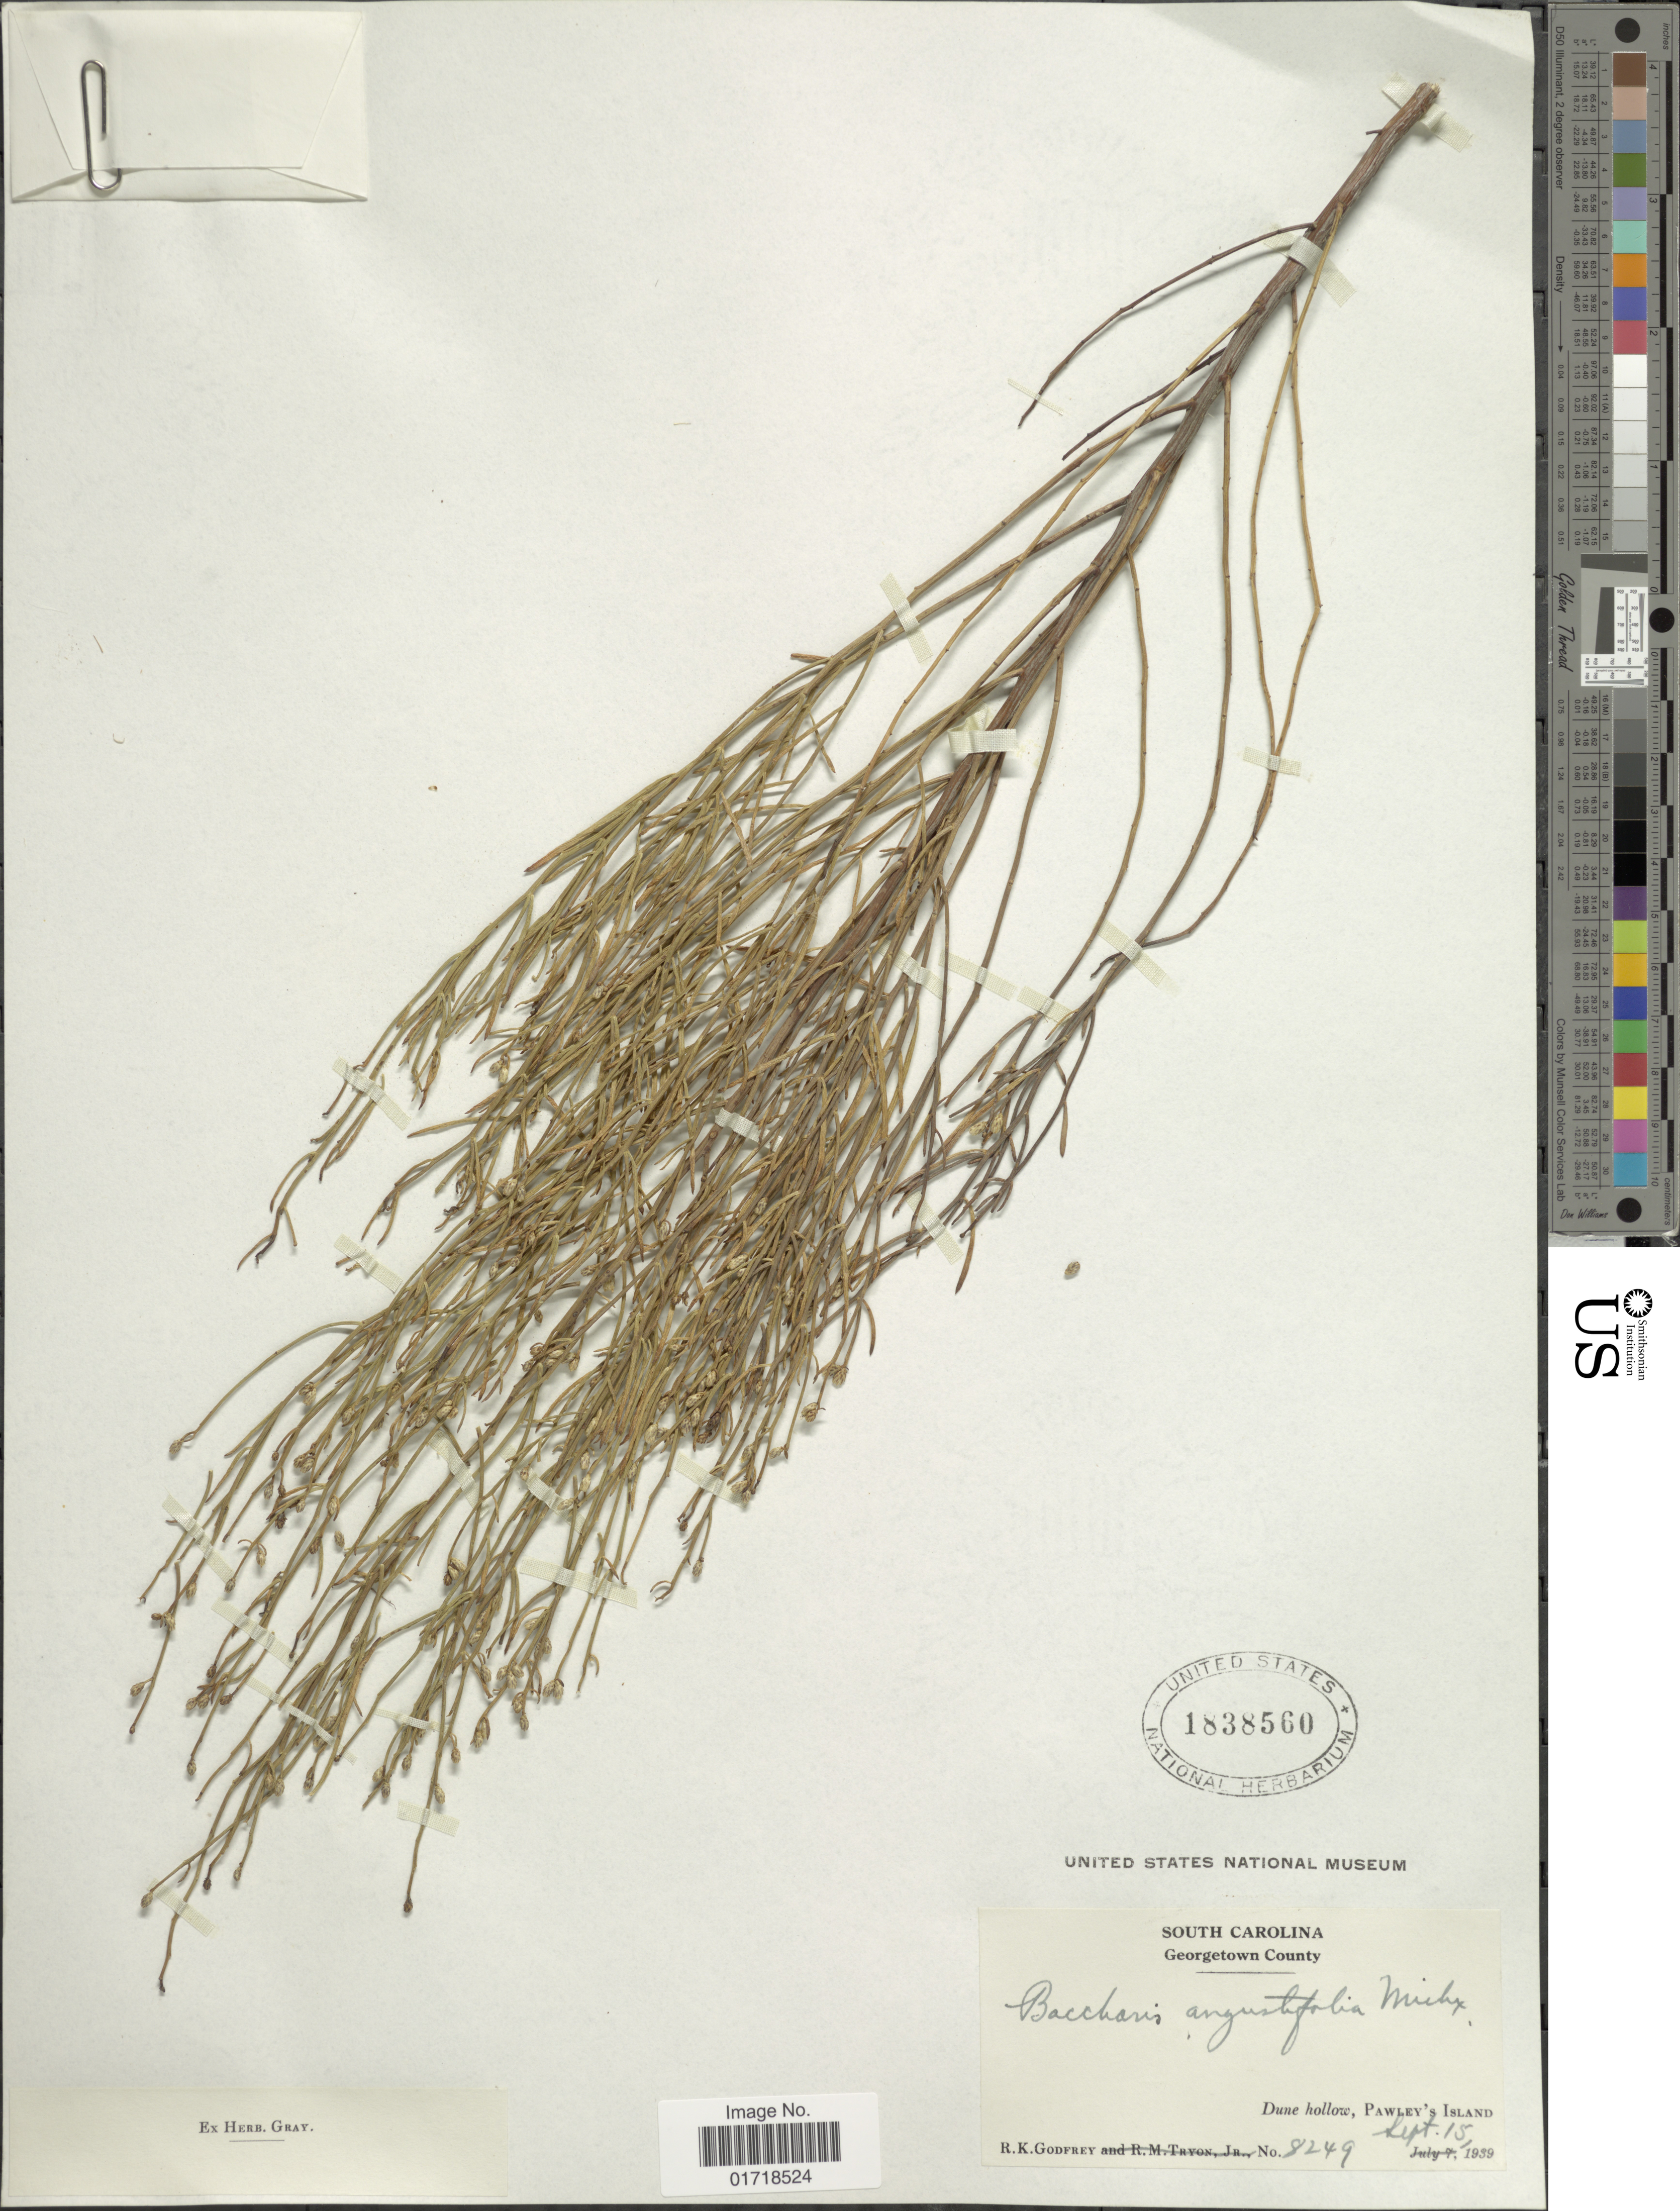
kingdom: Plantae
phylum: Tracheophyta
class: Magnoliopsida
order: Asterales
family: Asteraceae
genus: Baccharis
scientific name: Baccharis angustifolia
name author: Michx.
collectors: R. K. Godfrey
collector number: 8249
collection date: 1939-09-15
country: United States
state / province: South Carolina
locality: Georgetown County, Dune hollow, Pawley's Island.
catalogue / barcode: US 1838560